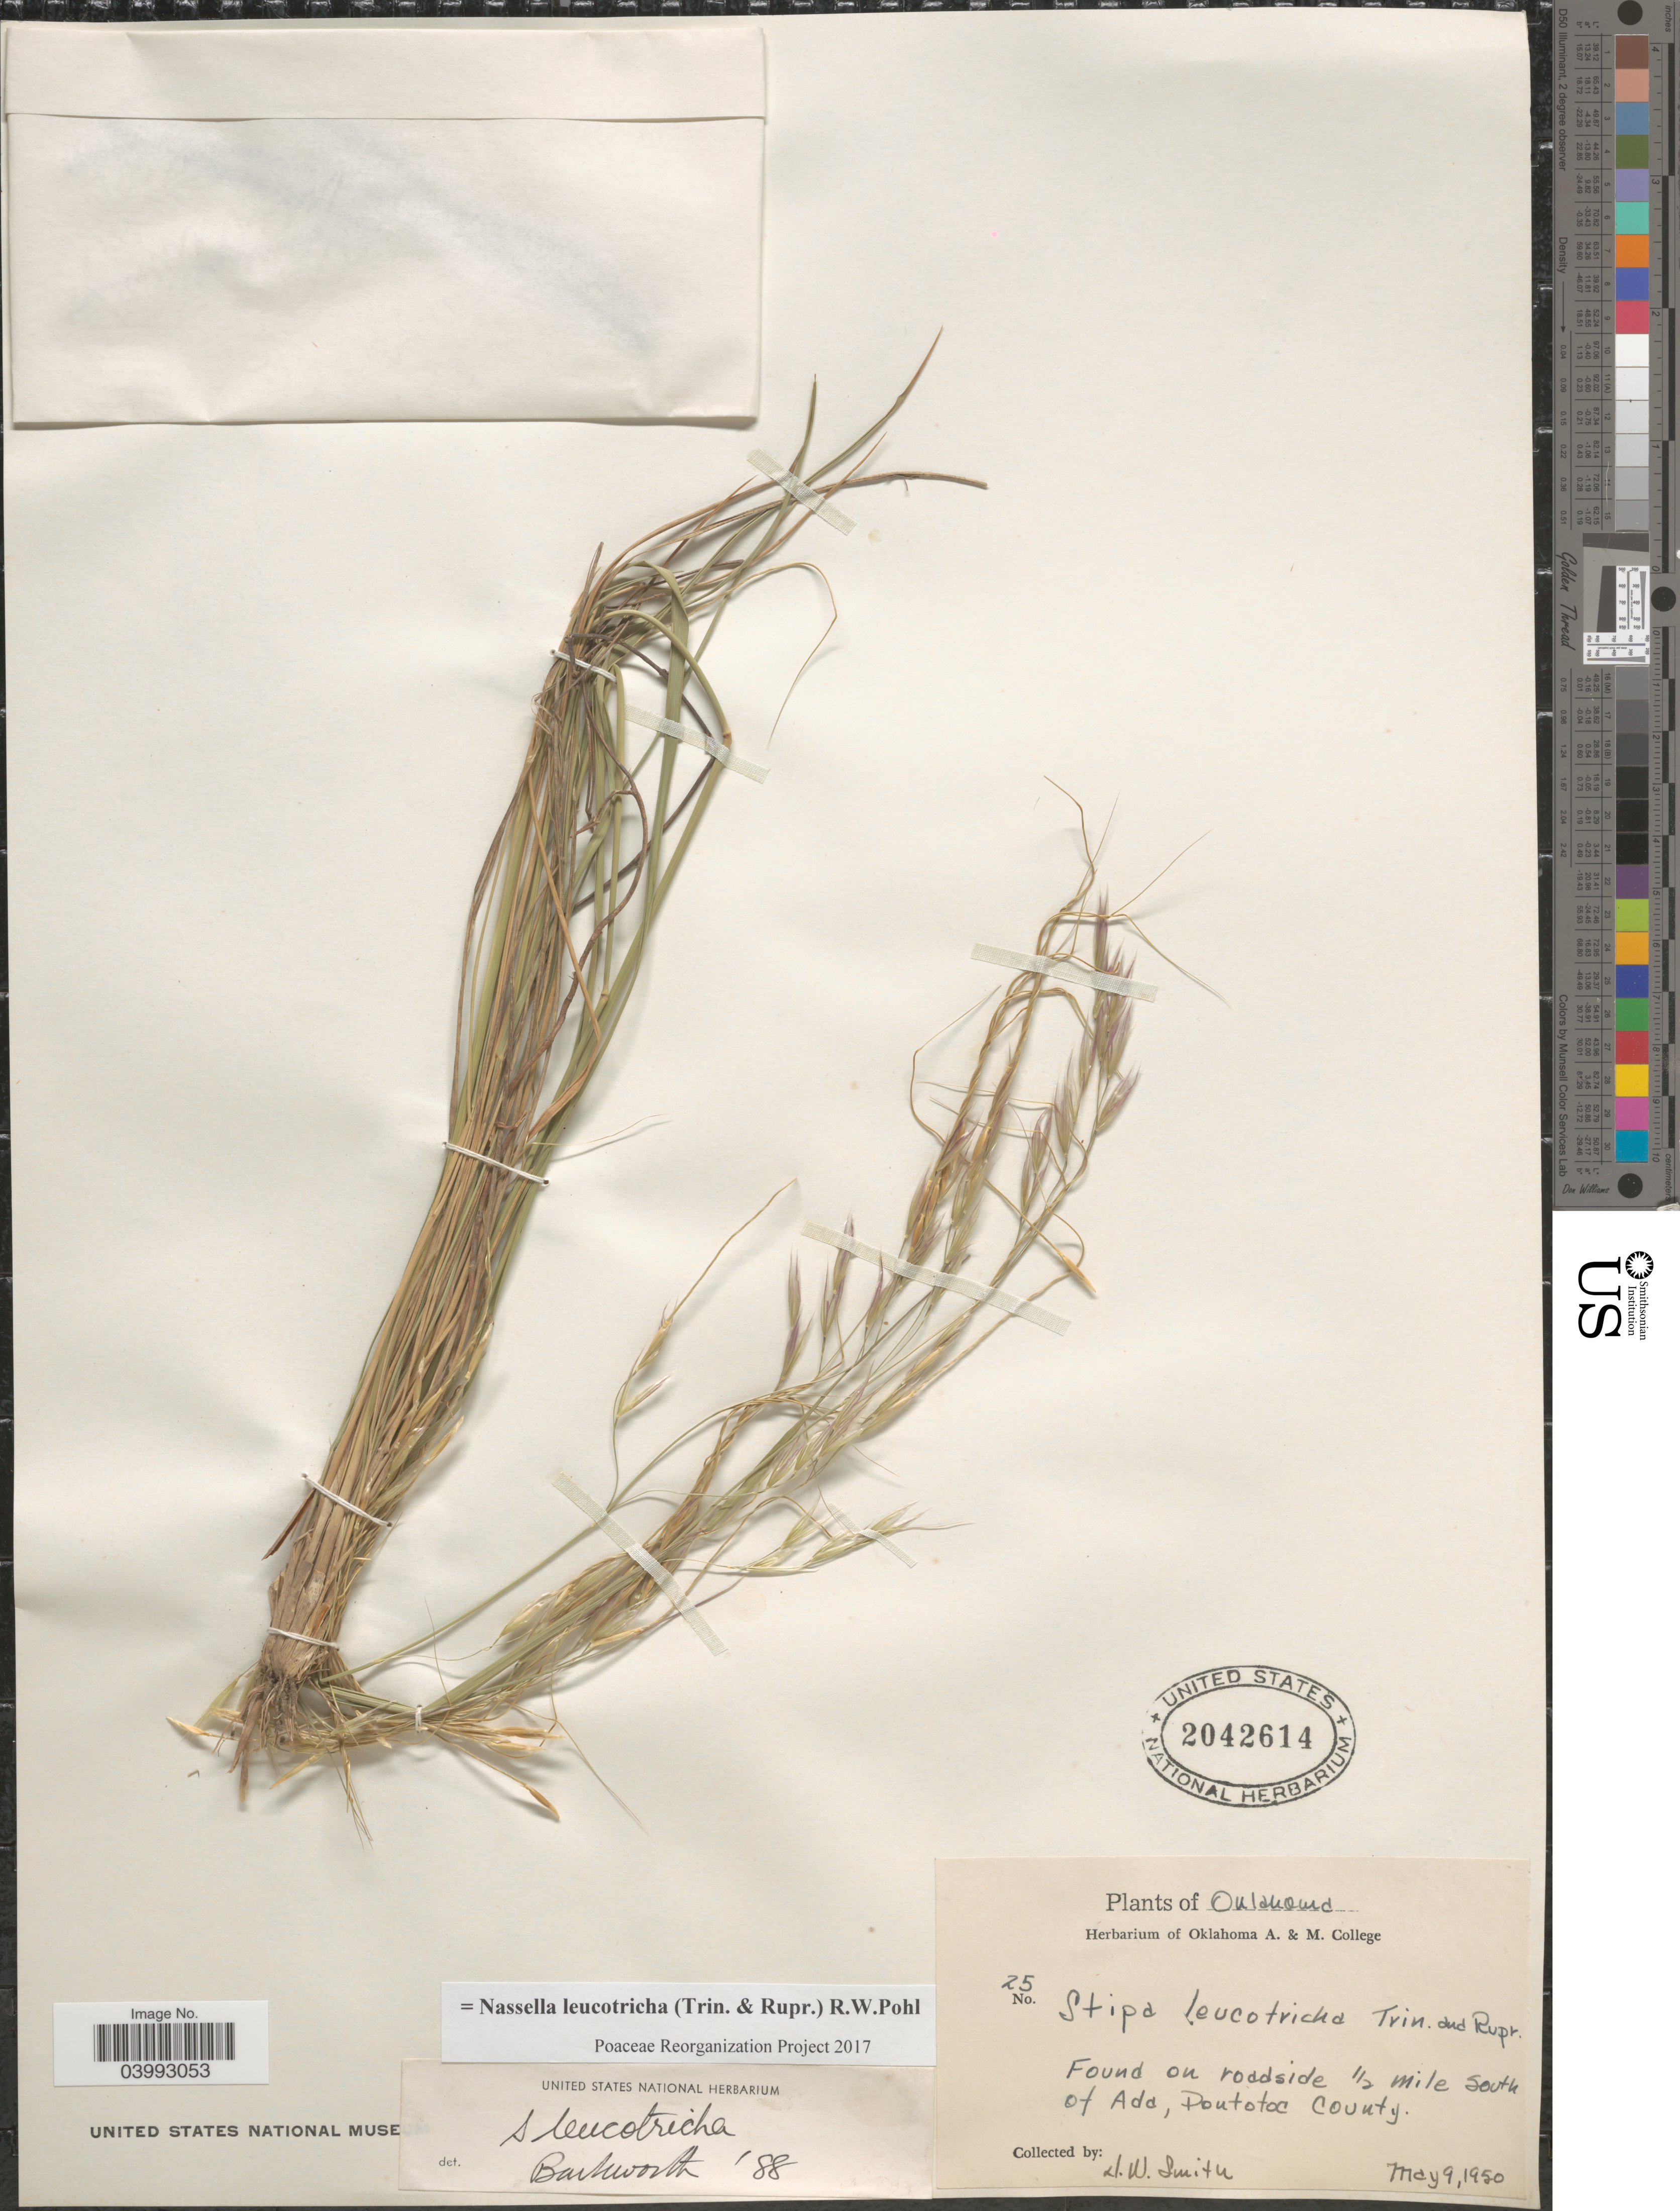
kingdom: Plantae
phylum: Tracheophyta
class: Liliopsida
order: Poales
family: Poaceae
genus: Nassella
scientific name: Nassella leucotricha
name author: (Trin. & Rupr.) R.W. Pohl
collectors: H. W. Smith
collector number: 25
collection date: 1950-05-09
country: United States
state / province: Oklahoma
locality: On roadside ½ mile south of Ada, Pontotoc County.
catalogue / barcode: US 2042614